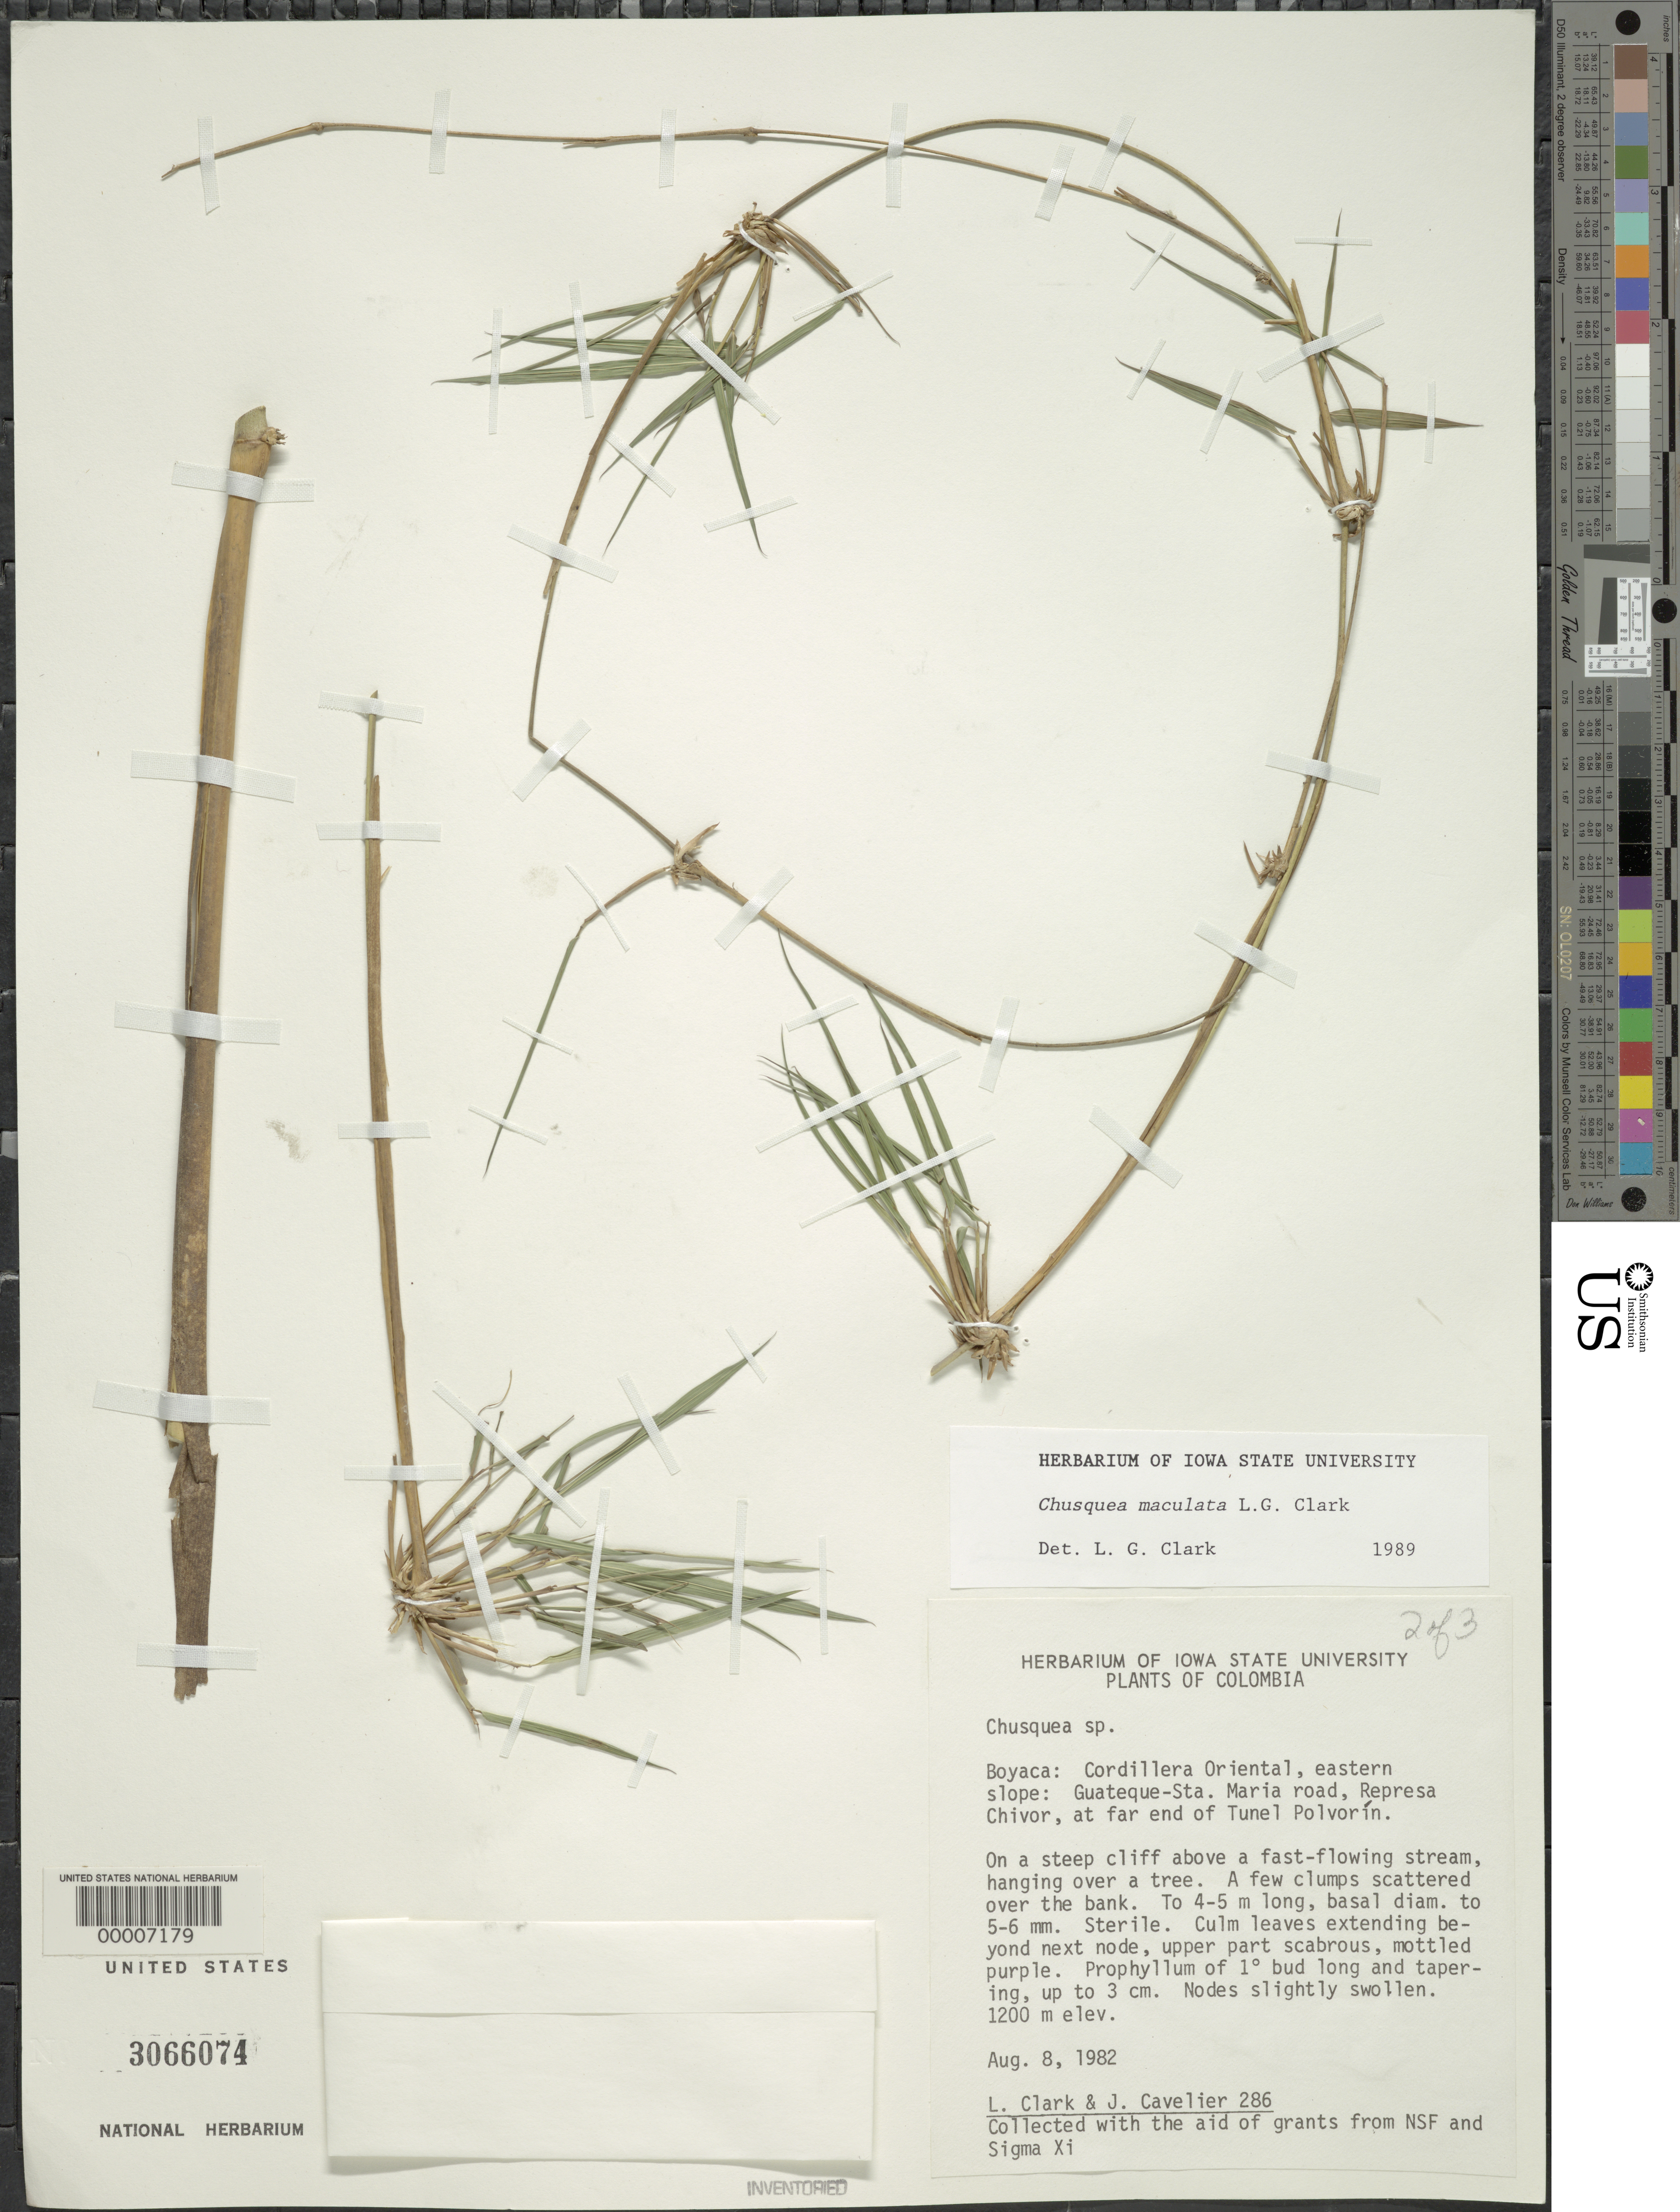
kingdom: Plantae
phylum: Tracheophyta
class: Liliopsida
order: Poales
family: Poaceae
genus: Chusquea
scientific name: Chusquea maculata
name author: L.G. Clark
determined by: Clark, Lynn G., (ISC), Iowa State University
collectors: L. G. Clark & J. Cavelier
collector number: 286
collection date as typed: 08 Aug 1982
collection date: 1982-08-08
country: Colombia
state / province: Boyacá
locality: Cordillera Oriental, Represa Chivor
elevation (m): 1200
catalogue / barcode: US 3066074